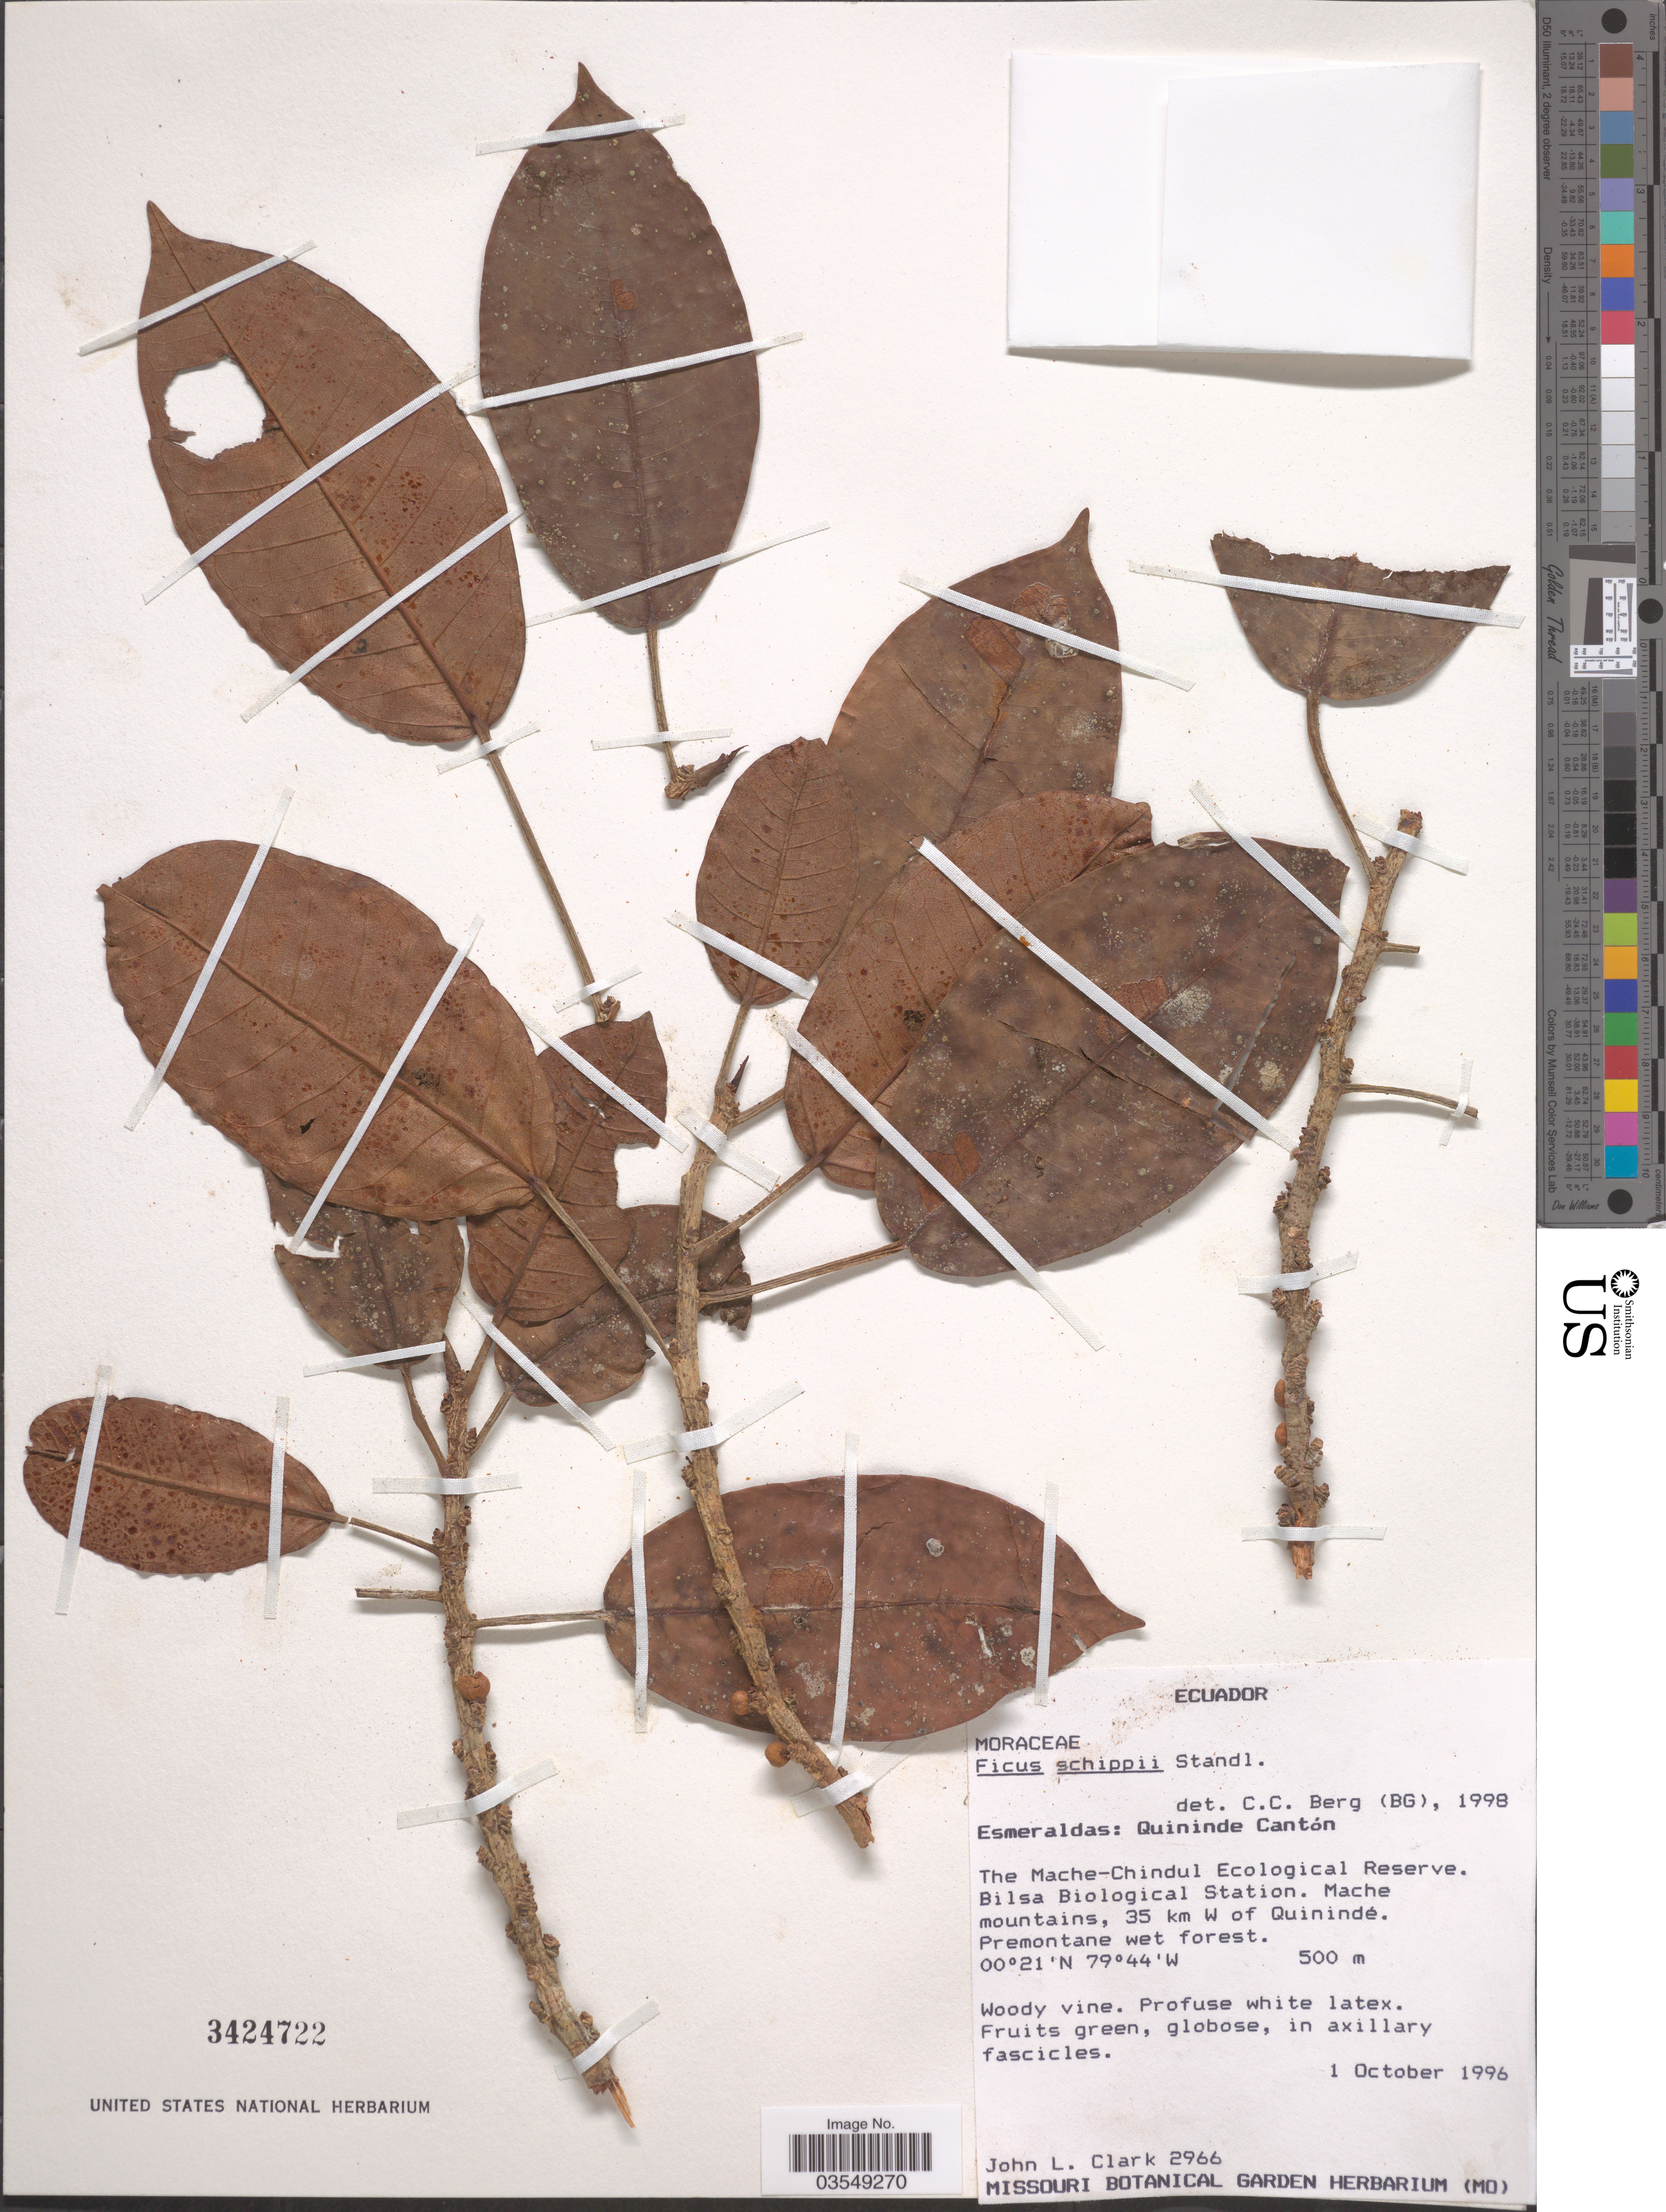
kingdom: Plantae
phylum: Tracheophyta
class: Magnoliopsida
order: Rosales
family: Moraceae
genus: Ficus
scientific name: Ficus schippii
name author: Standl.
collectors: J. L. Clark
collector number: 2966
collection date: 1996-10-01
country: Ecuador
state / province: Esmeraldas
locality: Quininde Cantón. The Mache- Chindul Ecological Reserve. Bilsa Biological Station. Mache mountains, 35 km W of Quinindé.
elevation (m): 500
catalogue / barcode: US 3424722